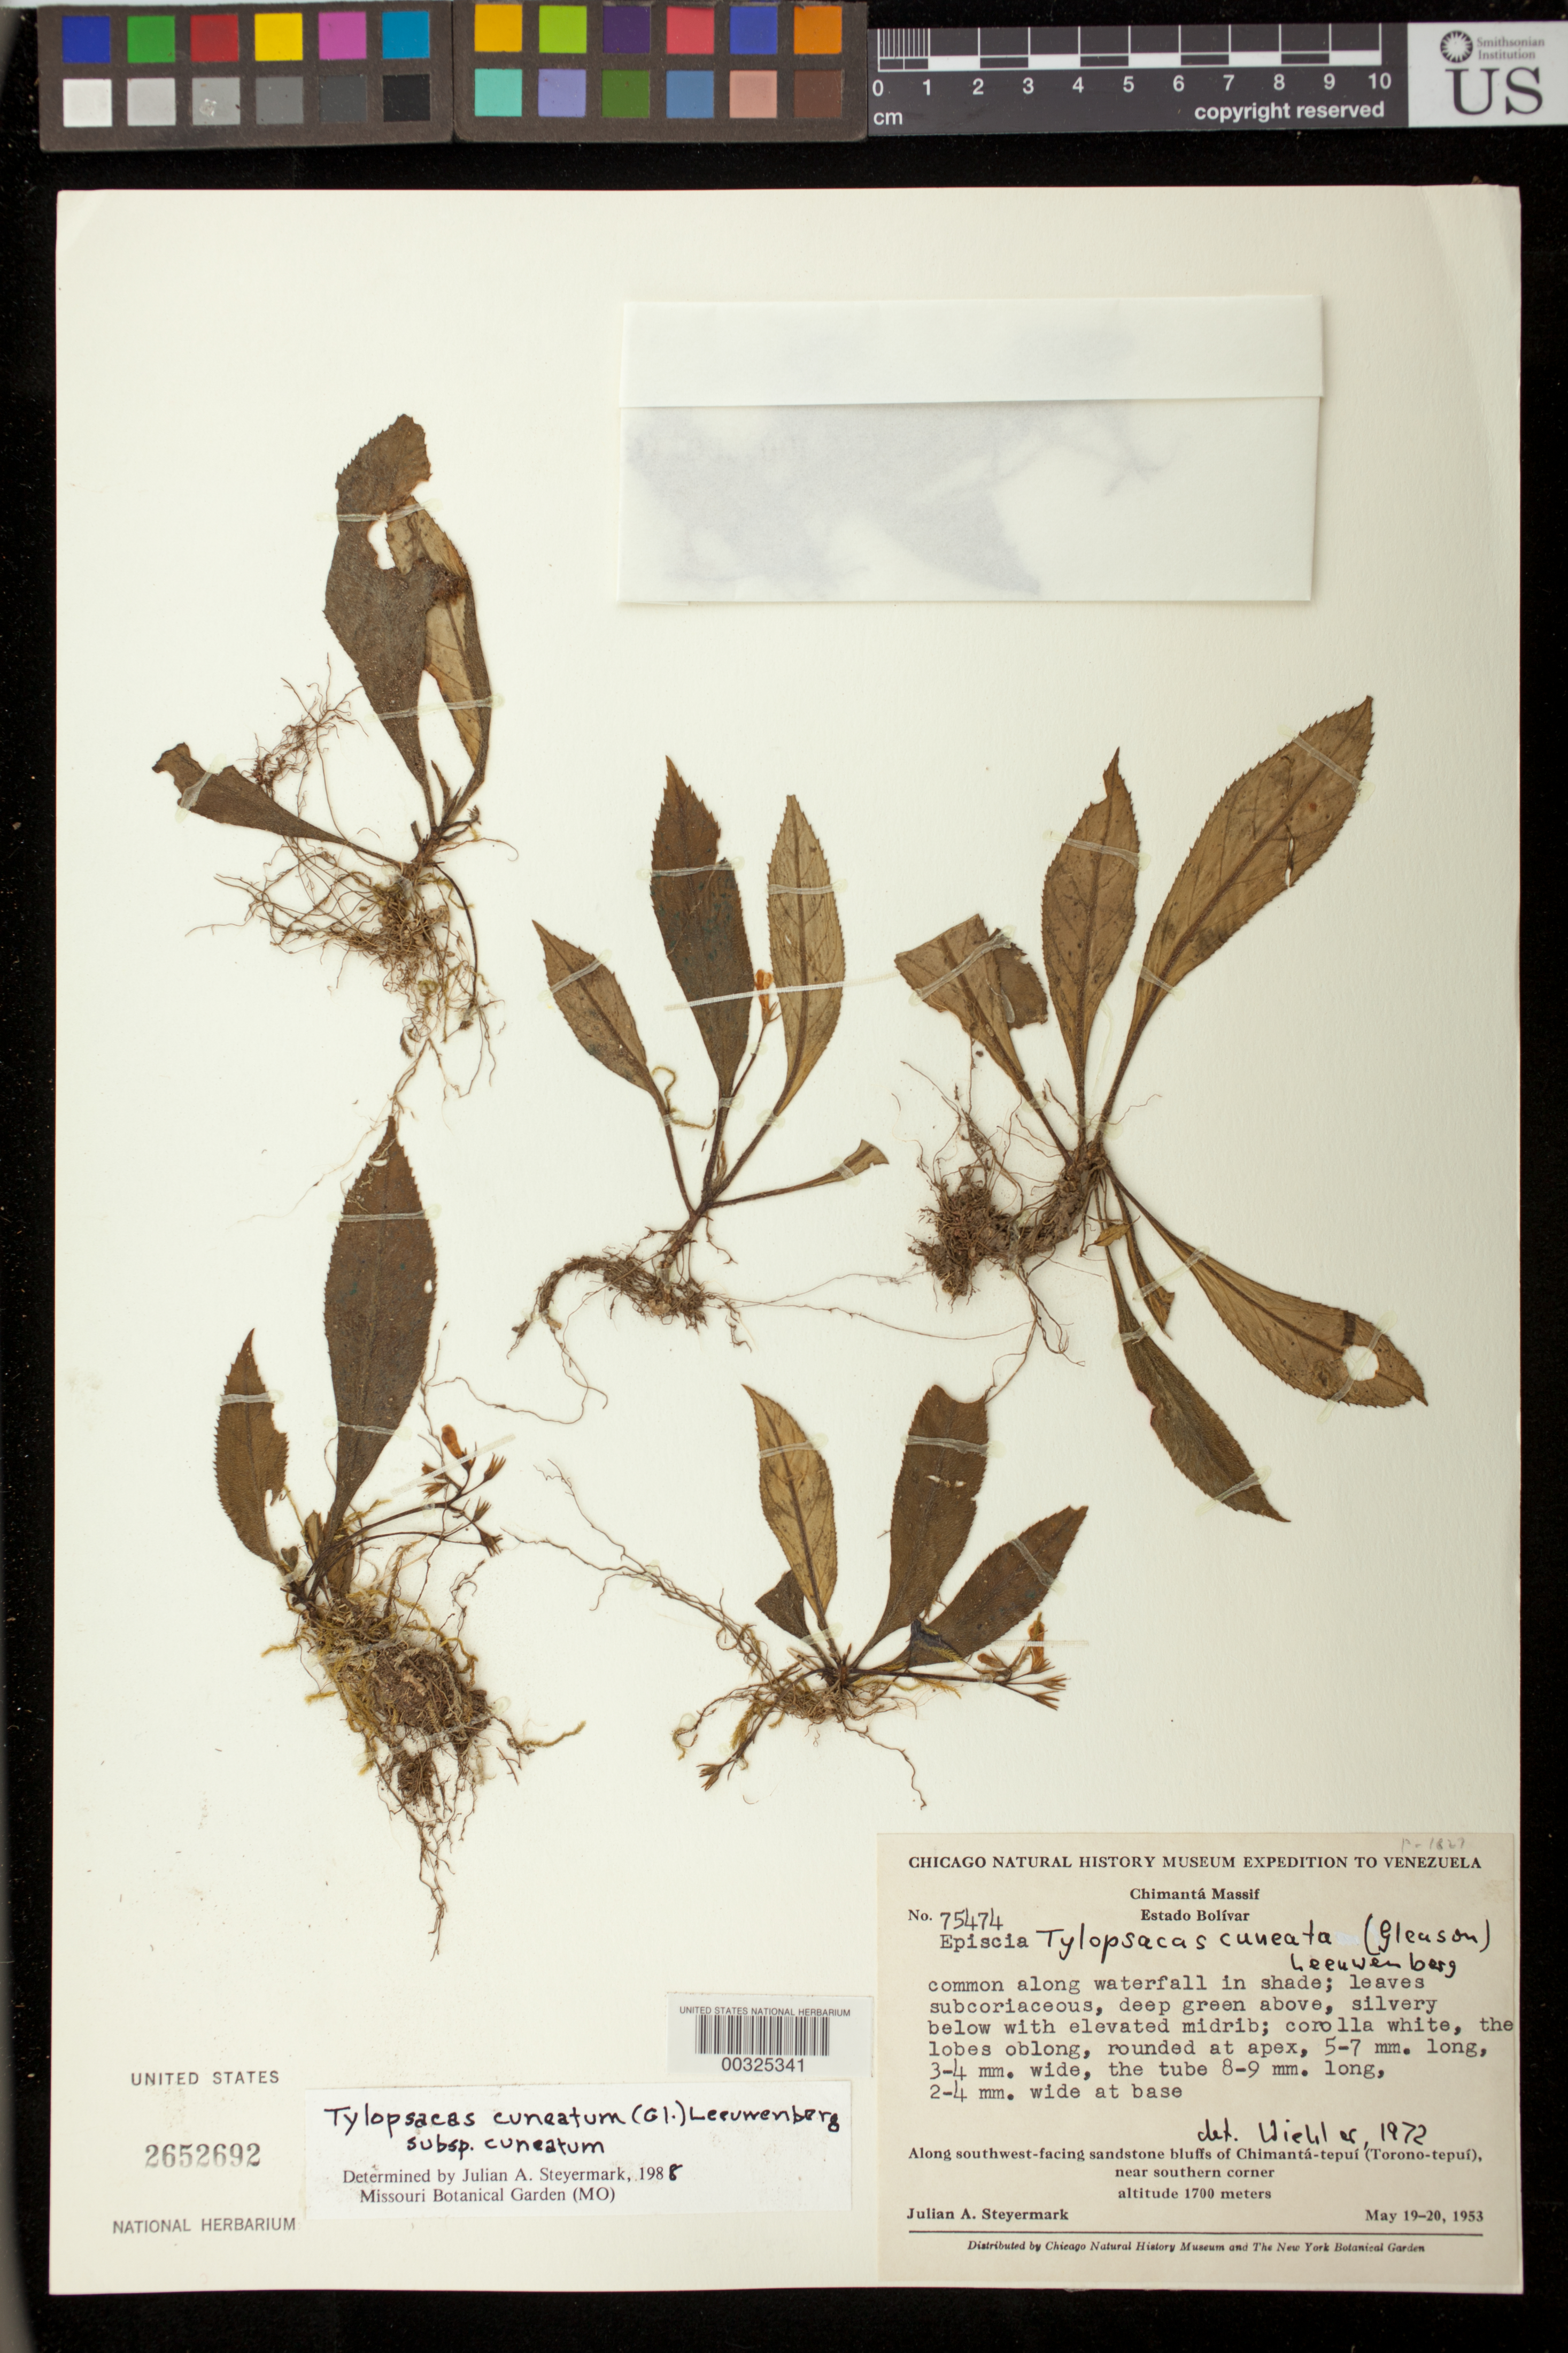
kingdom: Plantae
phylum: Tracheophyta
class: Magnoliopsida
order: Lamiales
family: Gesneriaceae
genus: Tylopsacas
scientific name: Tylopsacas cuneata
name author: (Gleason) Leeuwenb.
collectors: J. Steyermark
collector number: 75474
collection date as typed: May 1953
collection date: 1953-05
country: Venezuela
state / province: Bolívar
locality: Chimanta Massif, Chimanta-tepui, near southern corner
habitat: SW-facing sandstone bluffs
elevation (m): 1700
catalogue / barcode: US 2652692